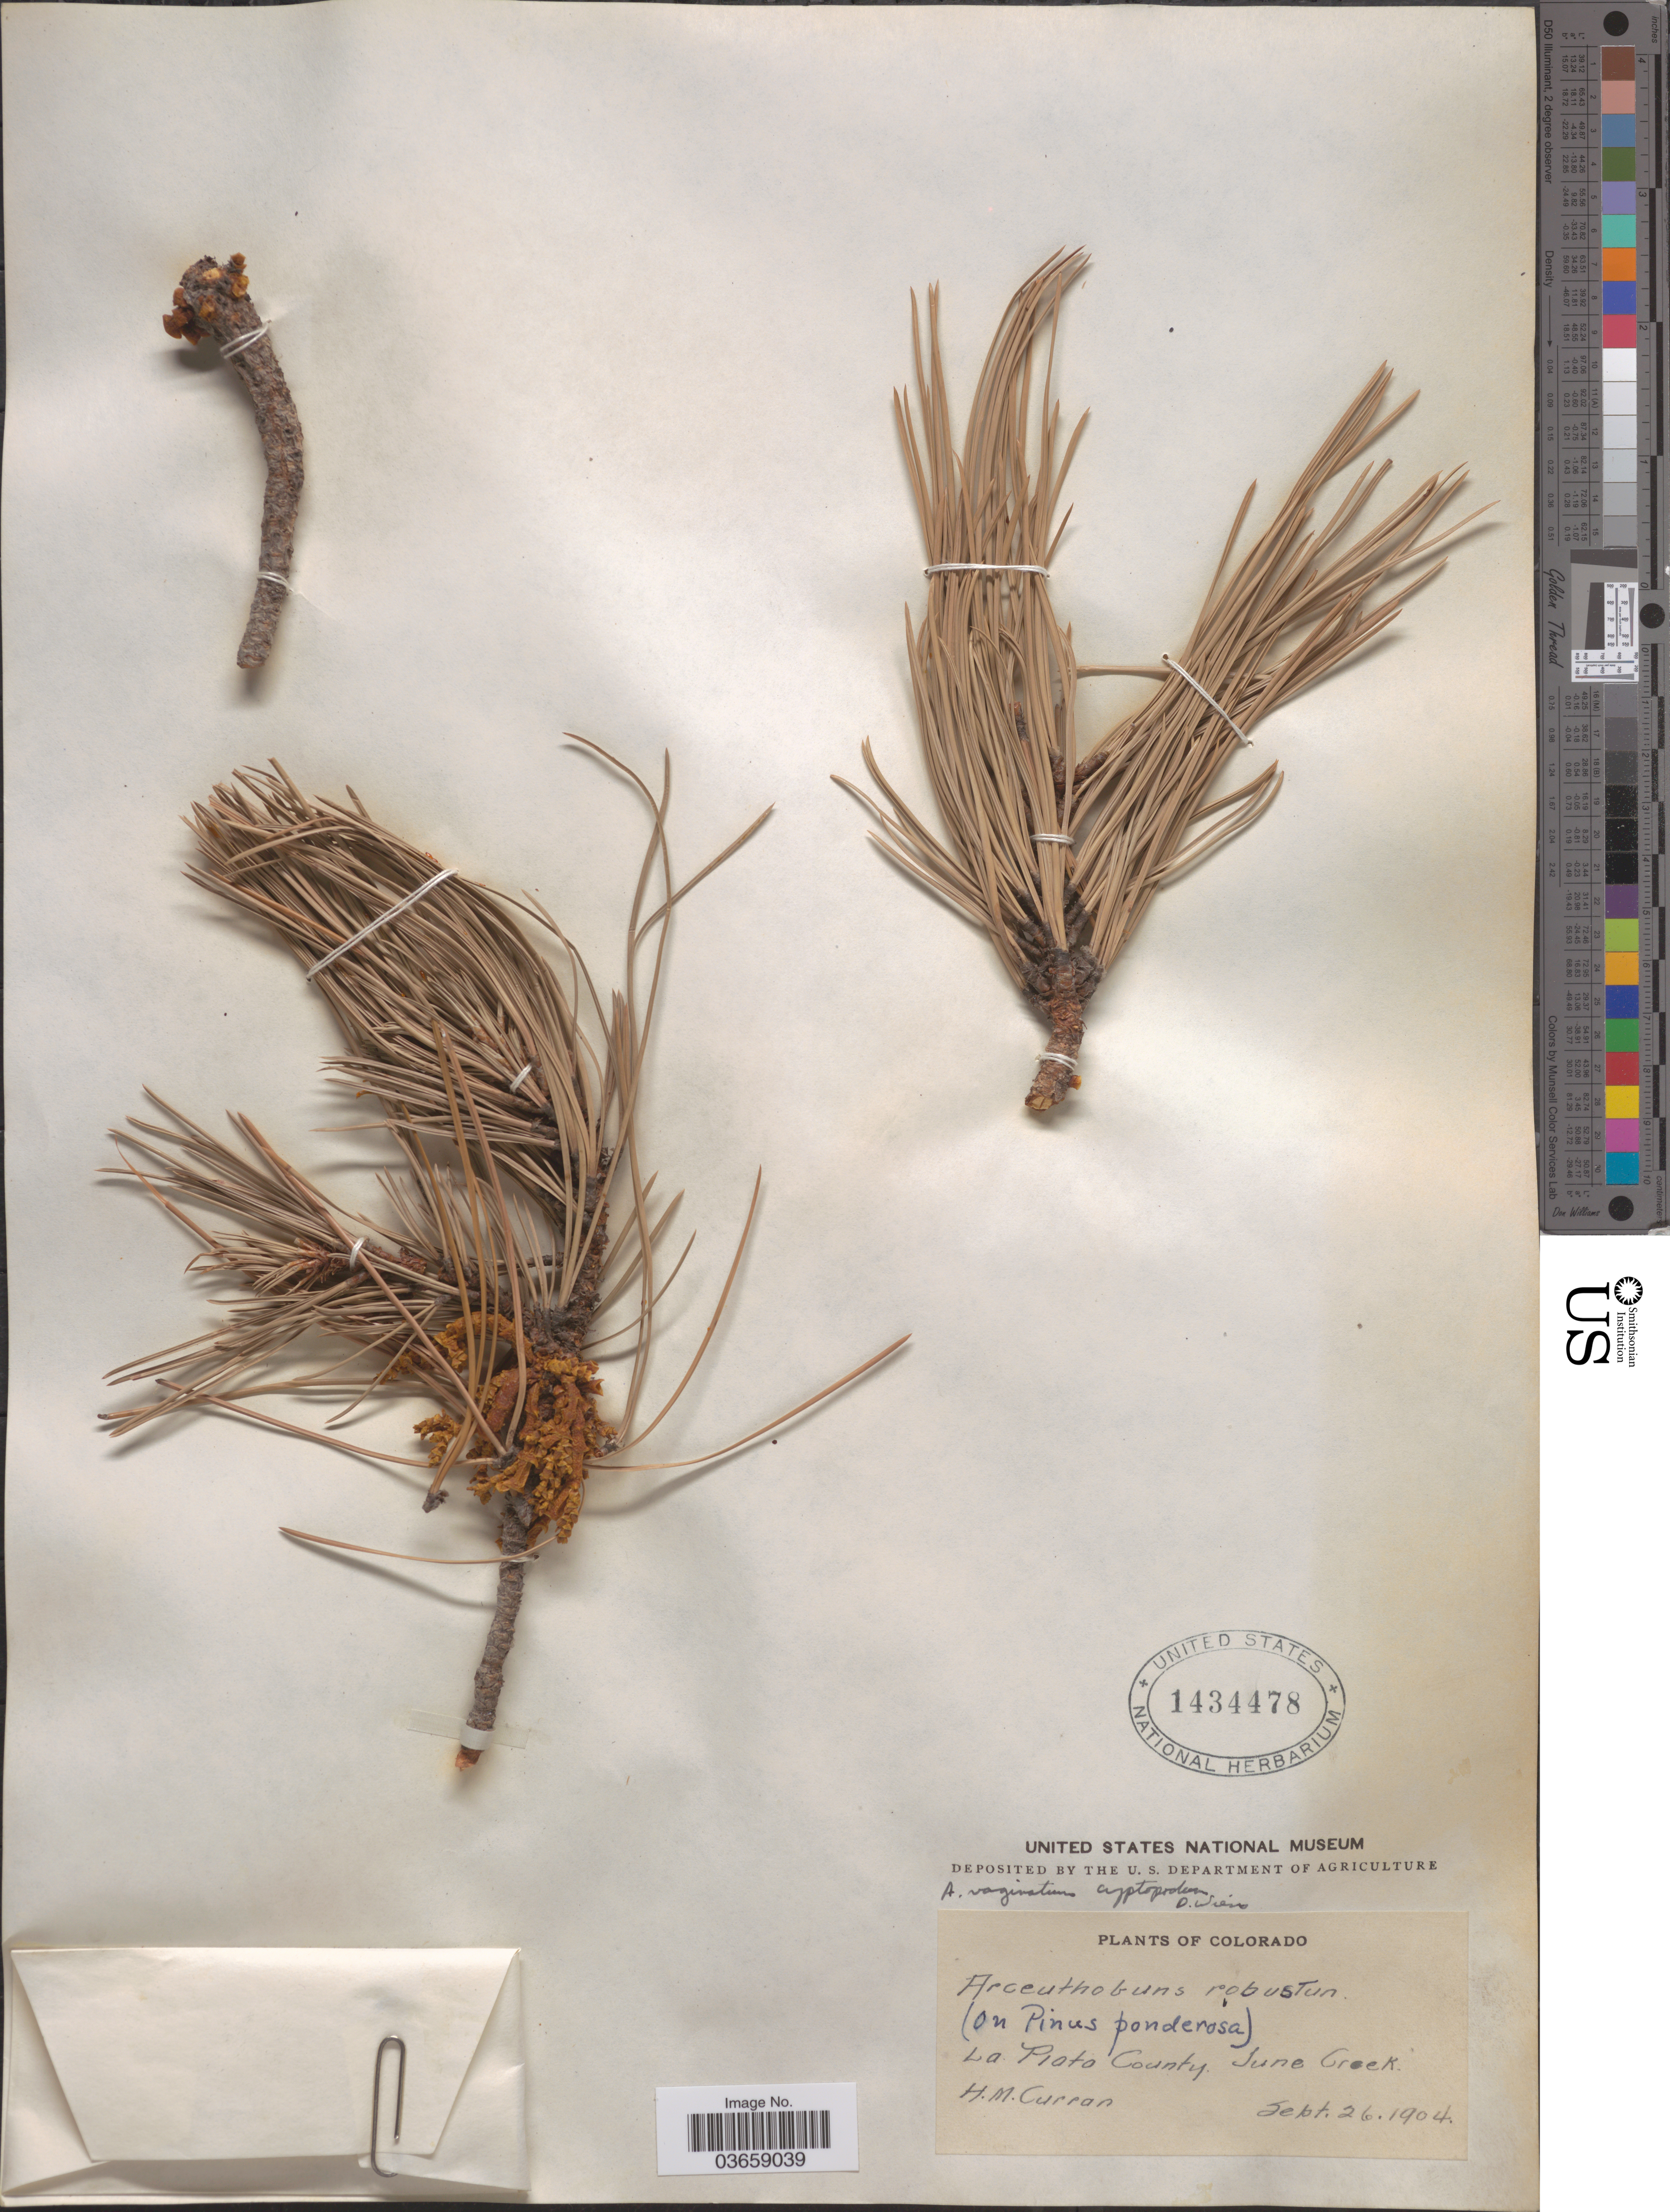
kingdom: Plantae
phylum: Tracheophyta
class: Magnoliopsida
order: Santalales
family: Viscaceae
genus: Arceuthobium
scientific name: Arceuthobium vaginatum f. cryptopodum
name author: (Engelm.) L.S. Gill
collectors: H. M. Curran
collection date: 1904-09-26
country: United States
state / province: Colorado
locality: La Plata County, June Creek.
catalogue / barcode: US 1434478